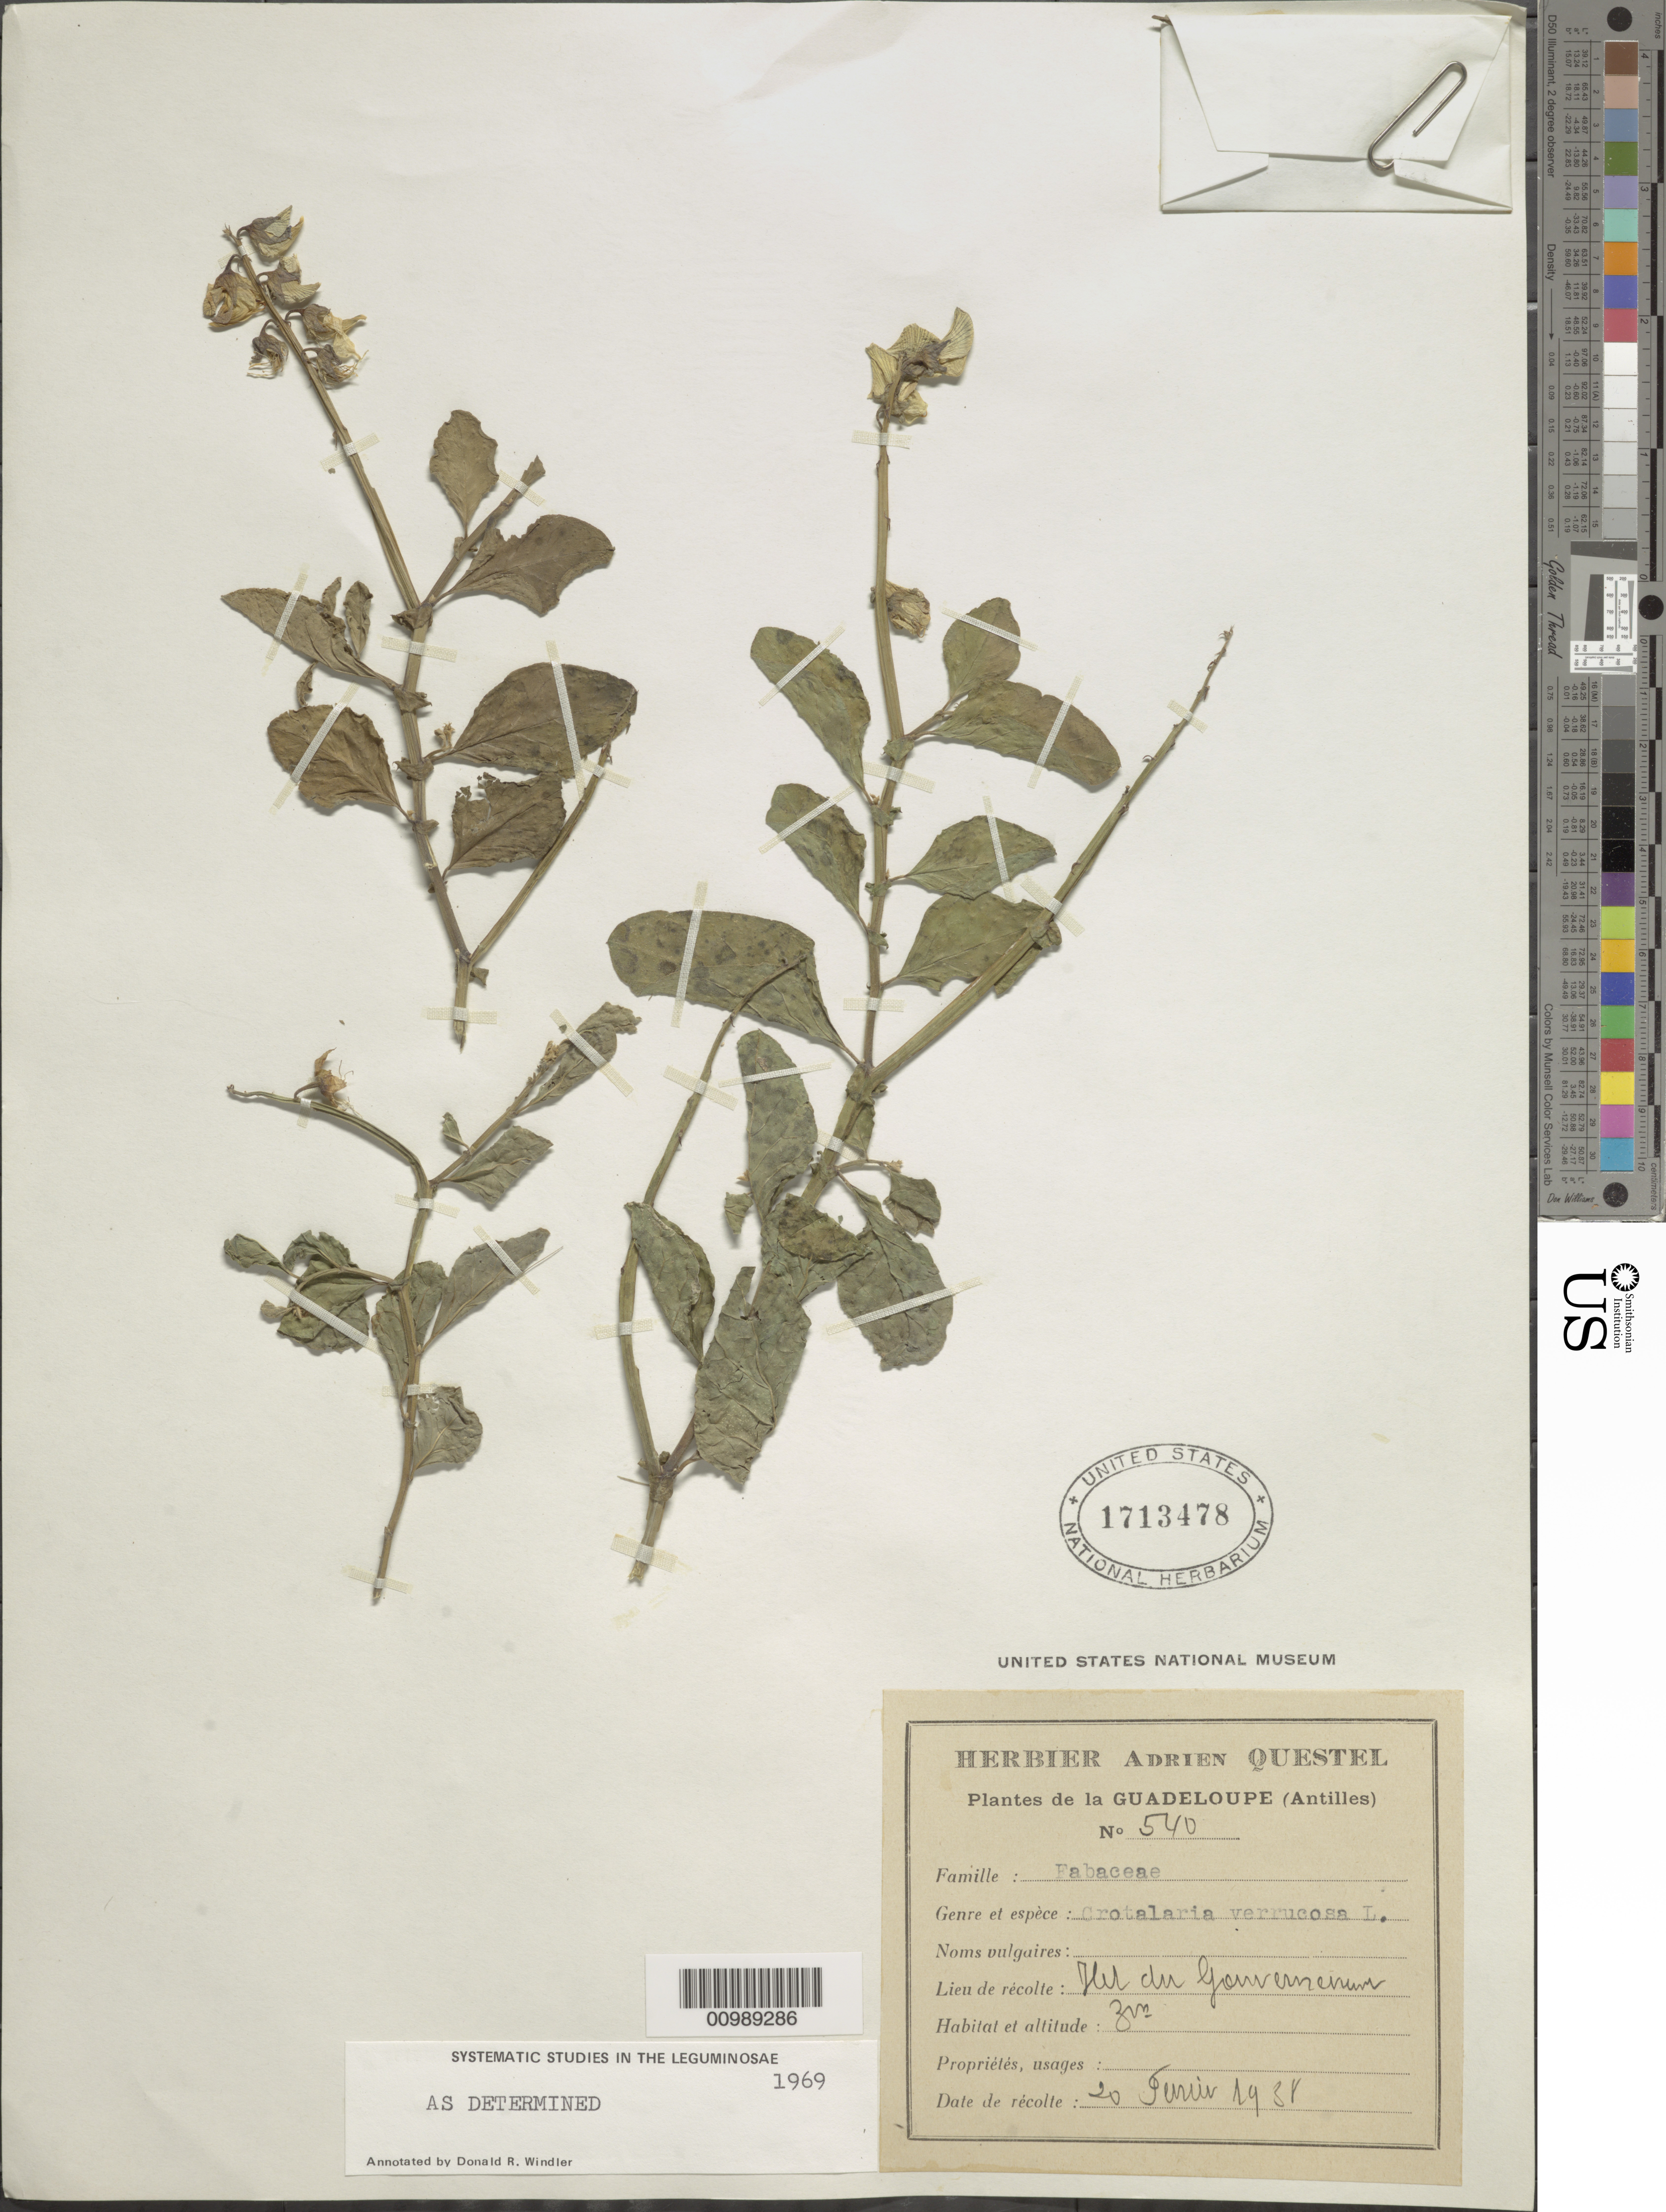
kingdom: Plantae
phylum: Tracheophyta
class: Magnoliopsida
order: Fabales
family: Fabaceae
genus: Crotalaria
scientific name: Crotalaria verrucosa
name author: L.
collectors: A. Questel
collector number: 540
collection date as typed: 20 Jul 1938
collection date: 1938-07-20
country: Guadeloupe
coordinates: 0 N, 0 E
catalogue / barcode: US 1713478